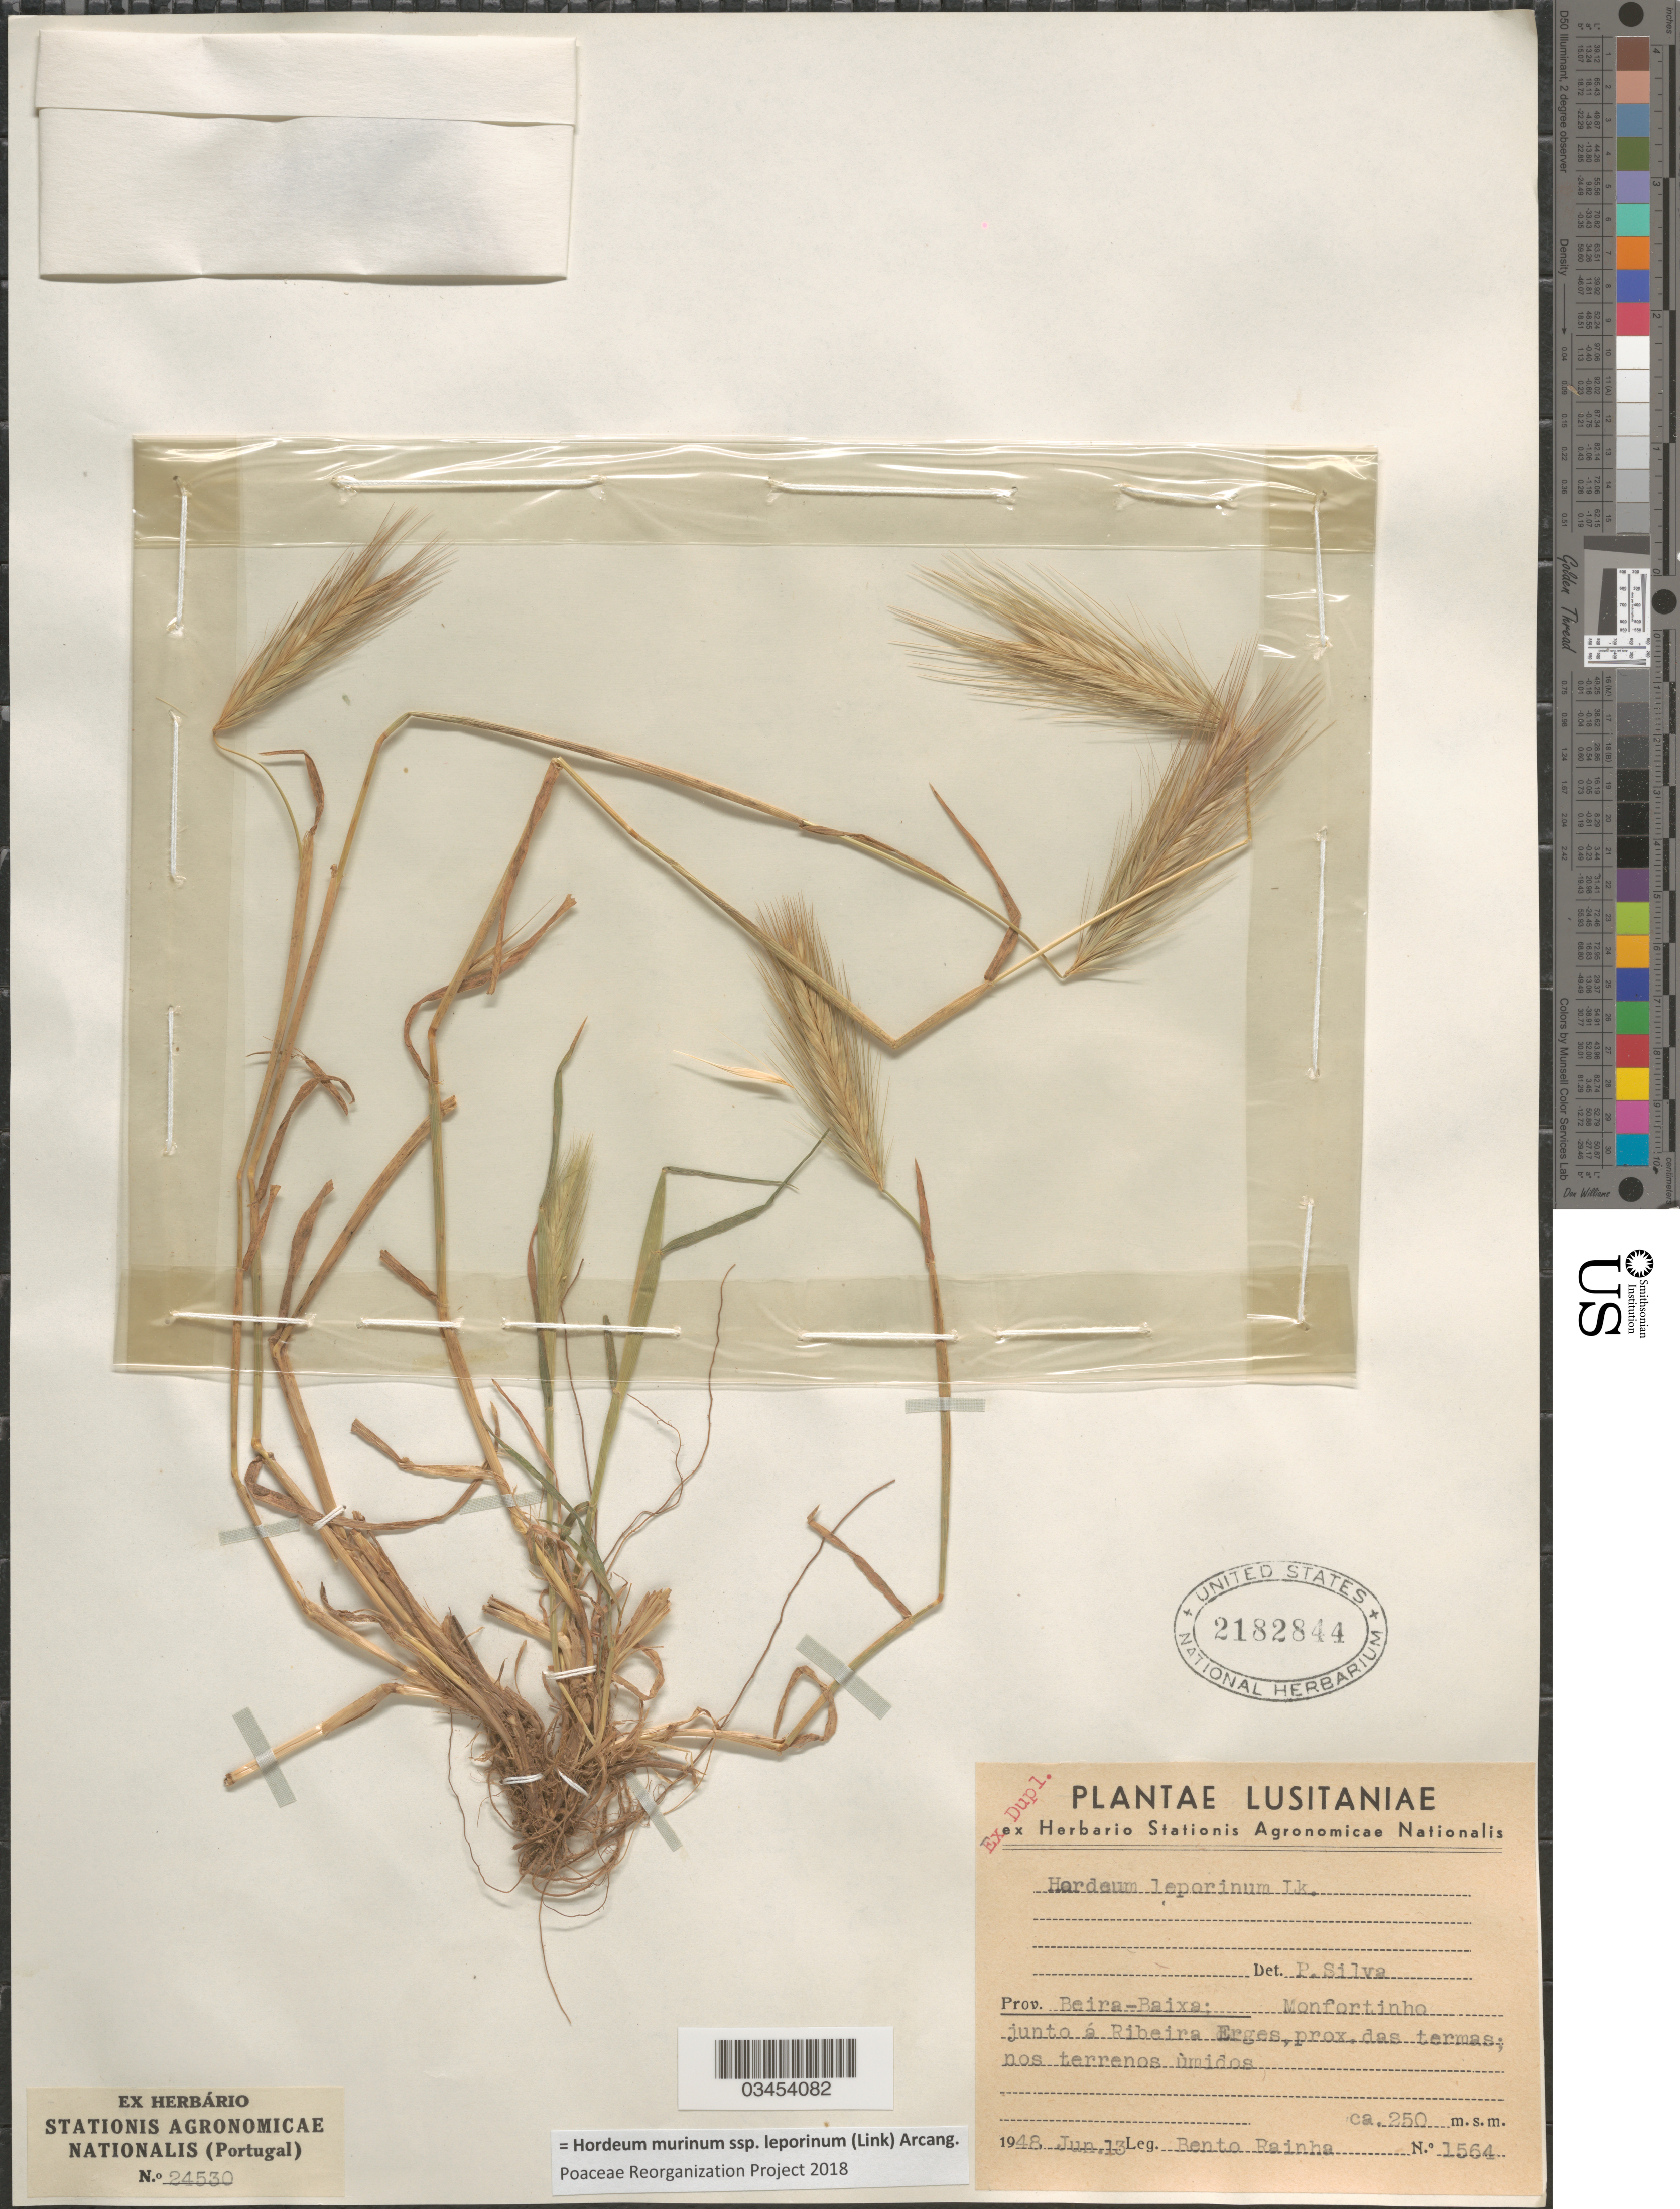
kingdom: Plantae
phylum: Tracheophyta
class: Liliopsida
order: Poales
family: Poaceae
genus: Hordeum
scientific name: Hordeum murinum subsp. leporinum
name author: (Link) Arcang.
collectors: B. Rainha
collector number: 1564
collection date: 1948-06-13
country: Portugal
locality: Lusitaniae. Prov. Beira-Baixa: Monfortinho junto á Ribeira Erges, prox. das termas; nos terrenos ùmidos.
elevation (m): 250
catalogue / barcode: US 2182844